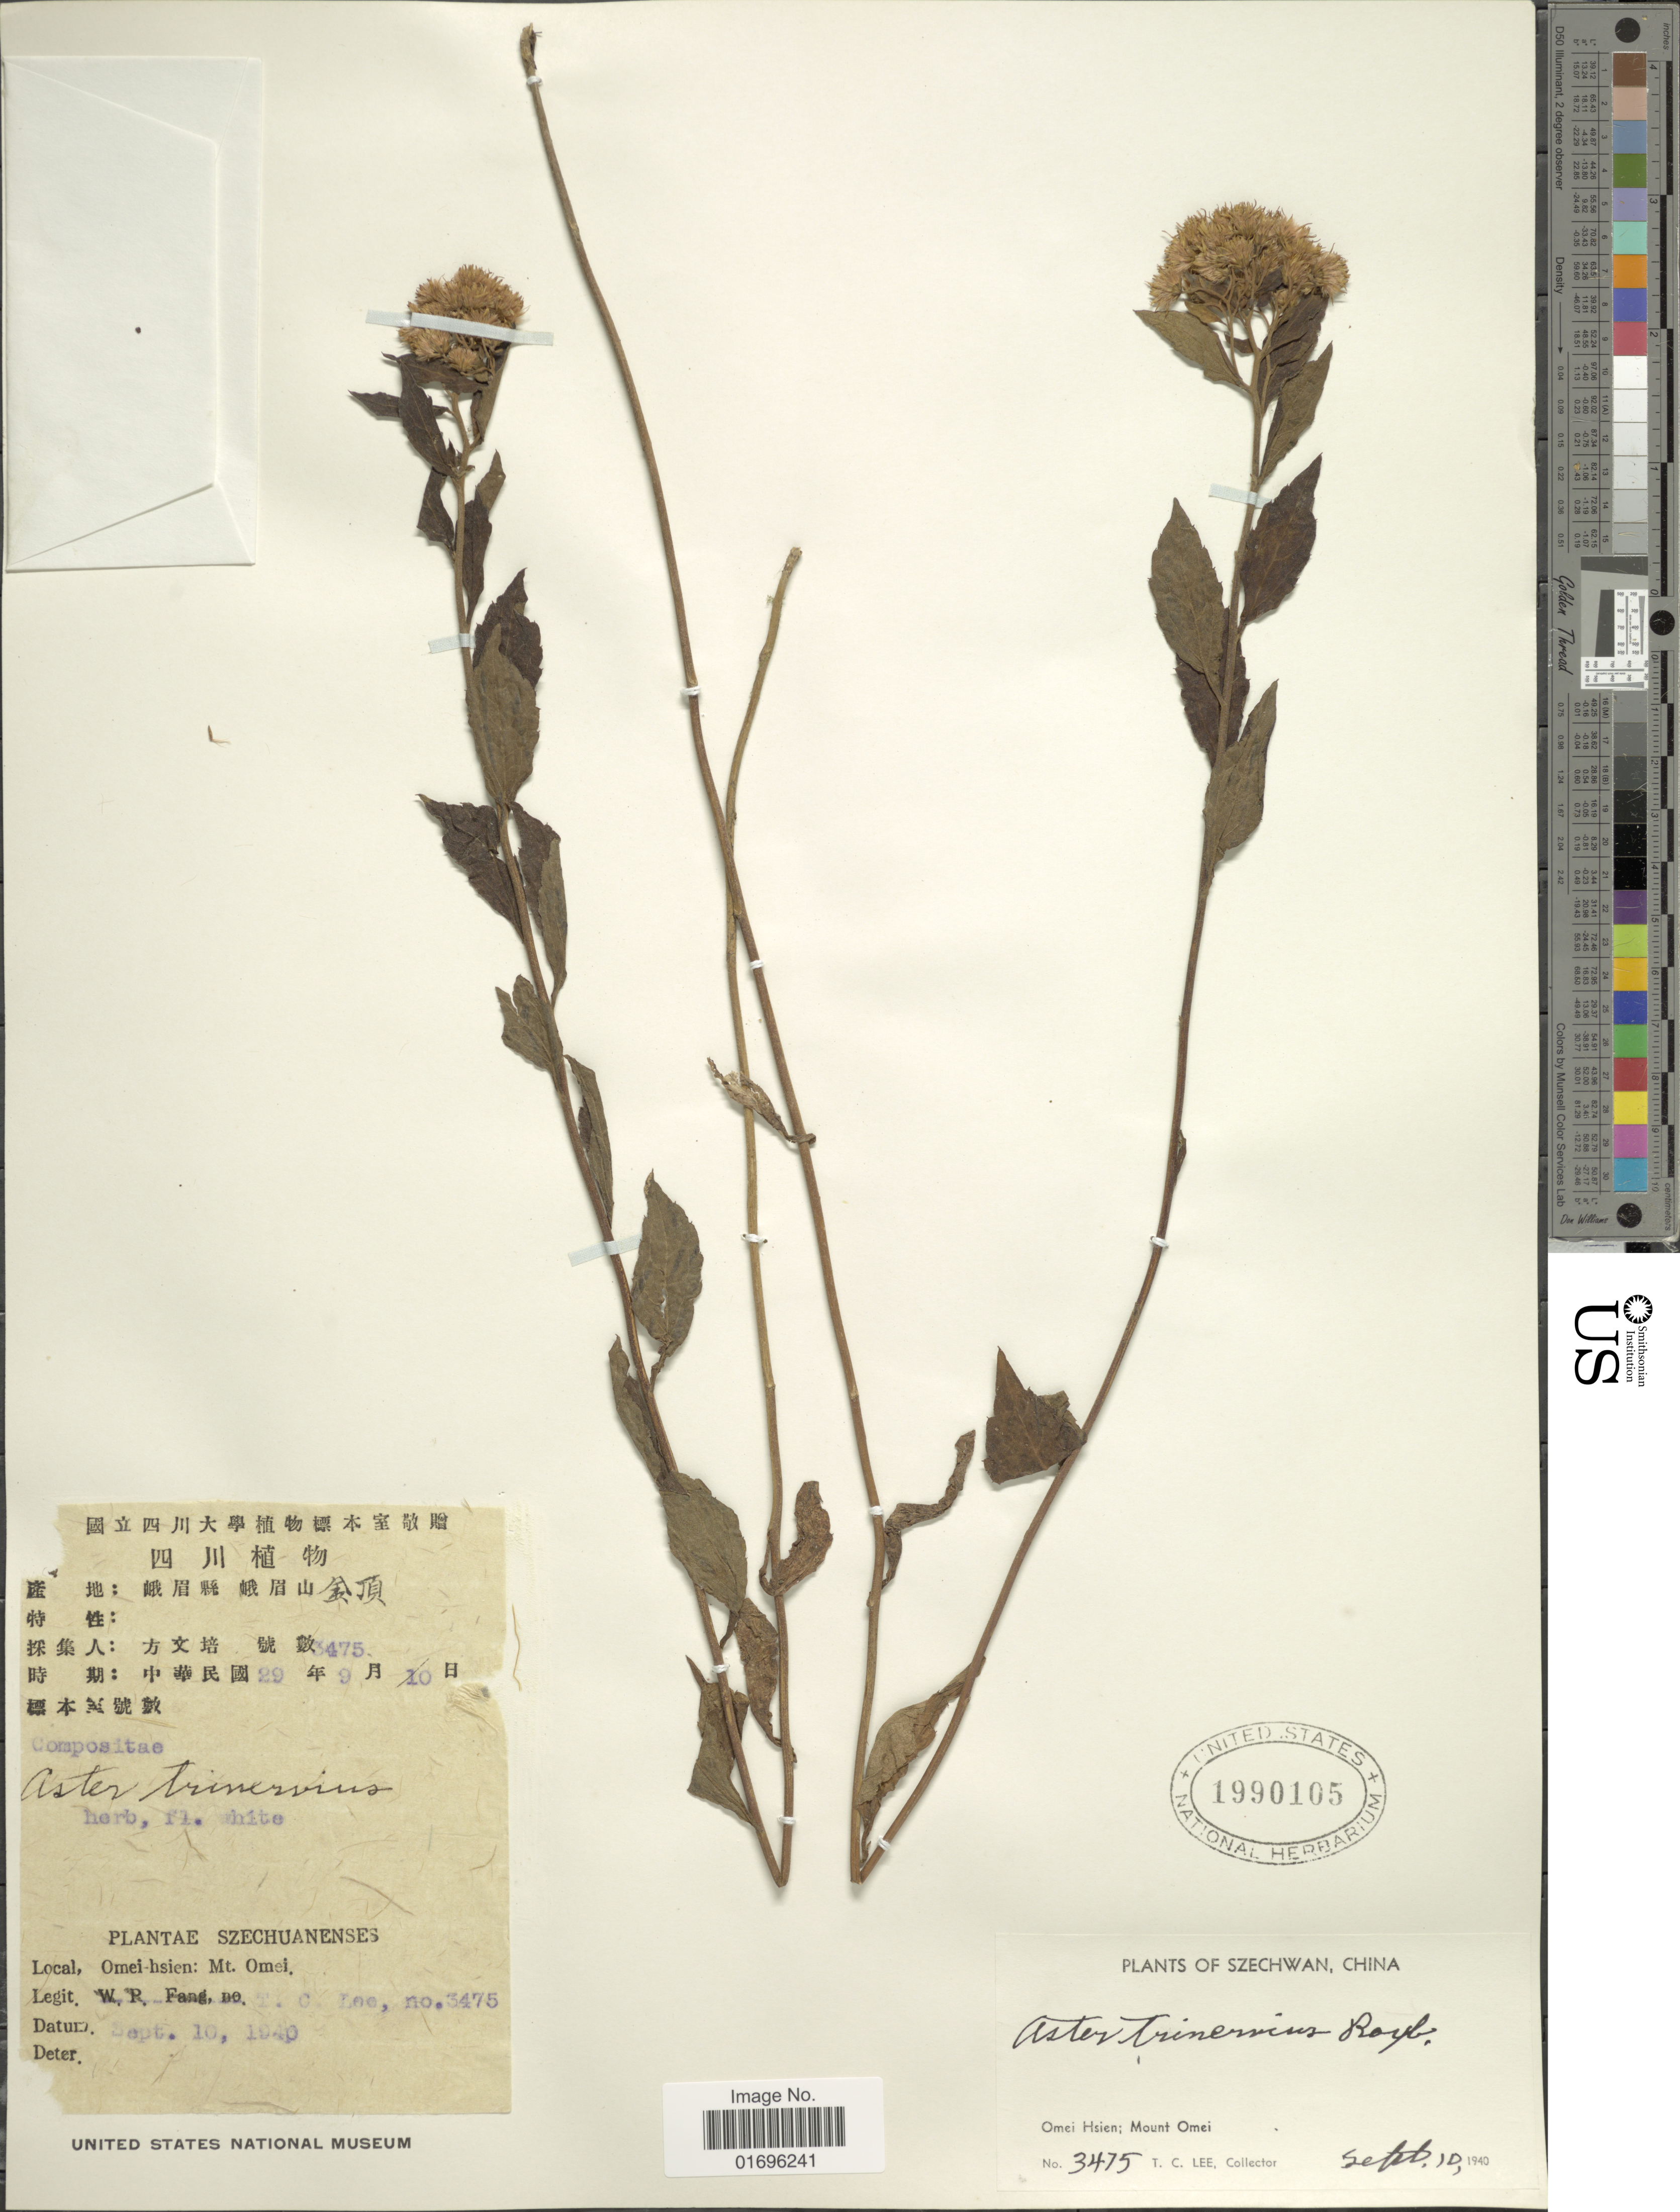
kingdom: Plantae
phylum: Tracheophyta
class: Magnoliopsida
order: Asterales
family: Asteraceae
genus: Aster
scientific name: Aster ageratoides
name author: Turcz.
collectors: T. Lee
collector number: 3475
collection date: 1940-09-10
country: China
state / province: Sichuan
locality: Szechwan, China. Omei hsien: Mount Omei.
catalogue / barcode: US 1990105